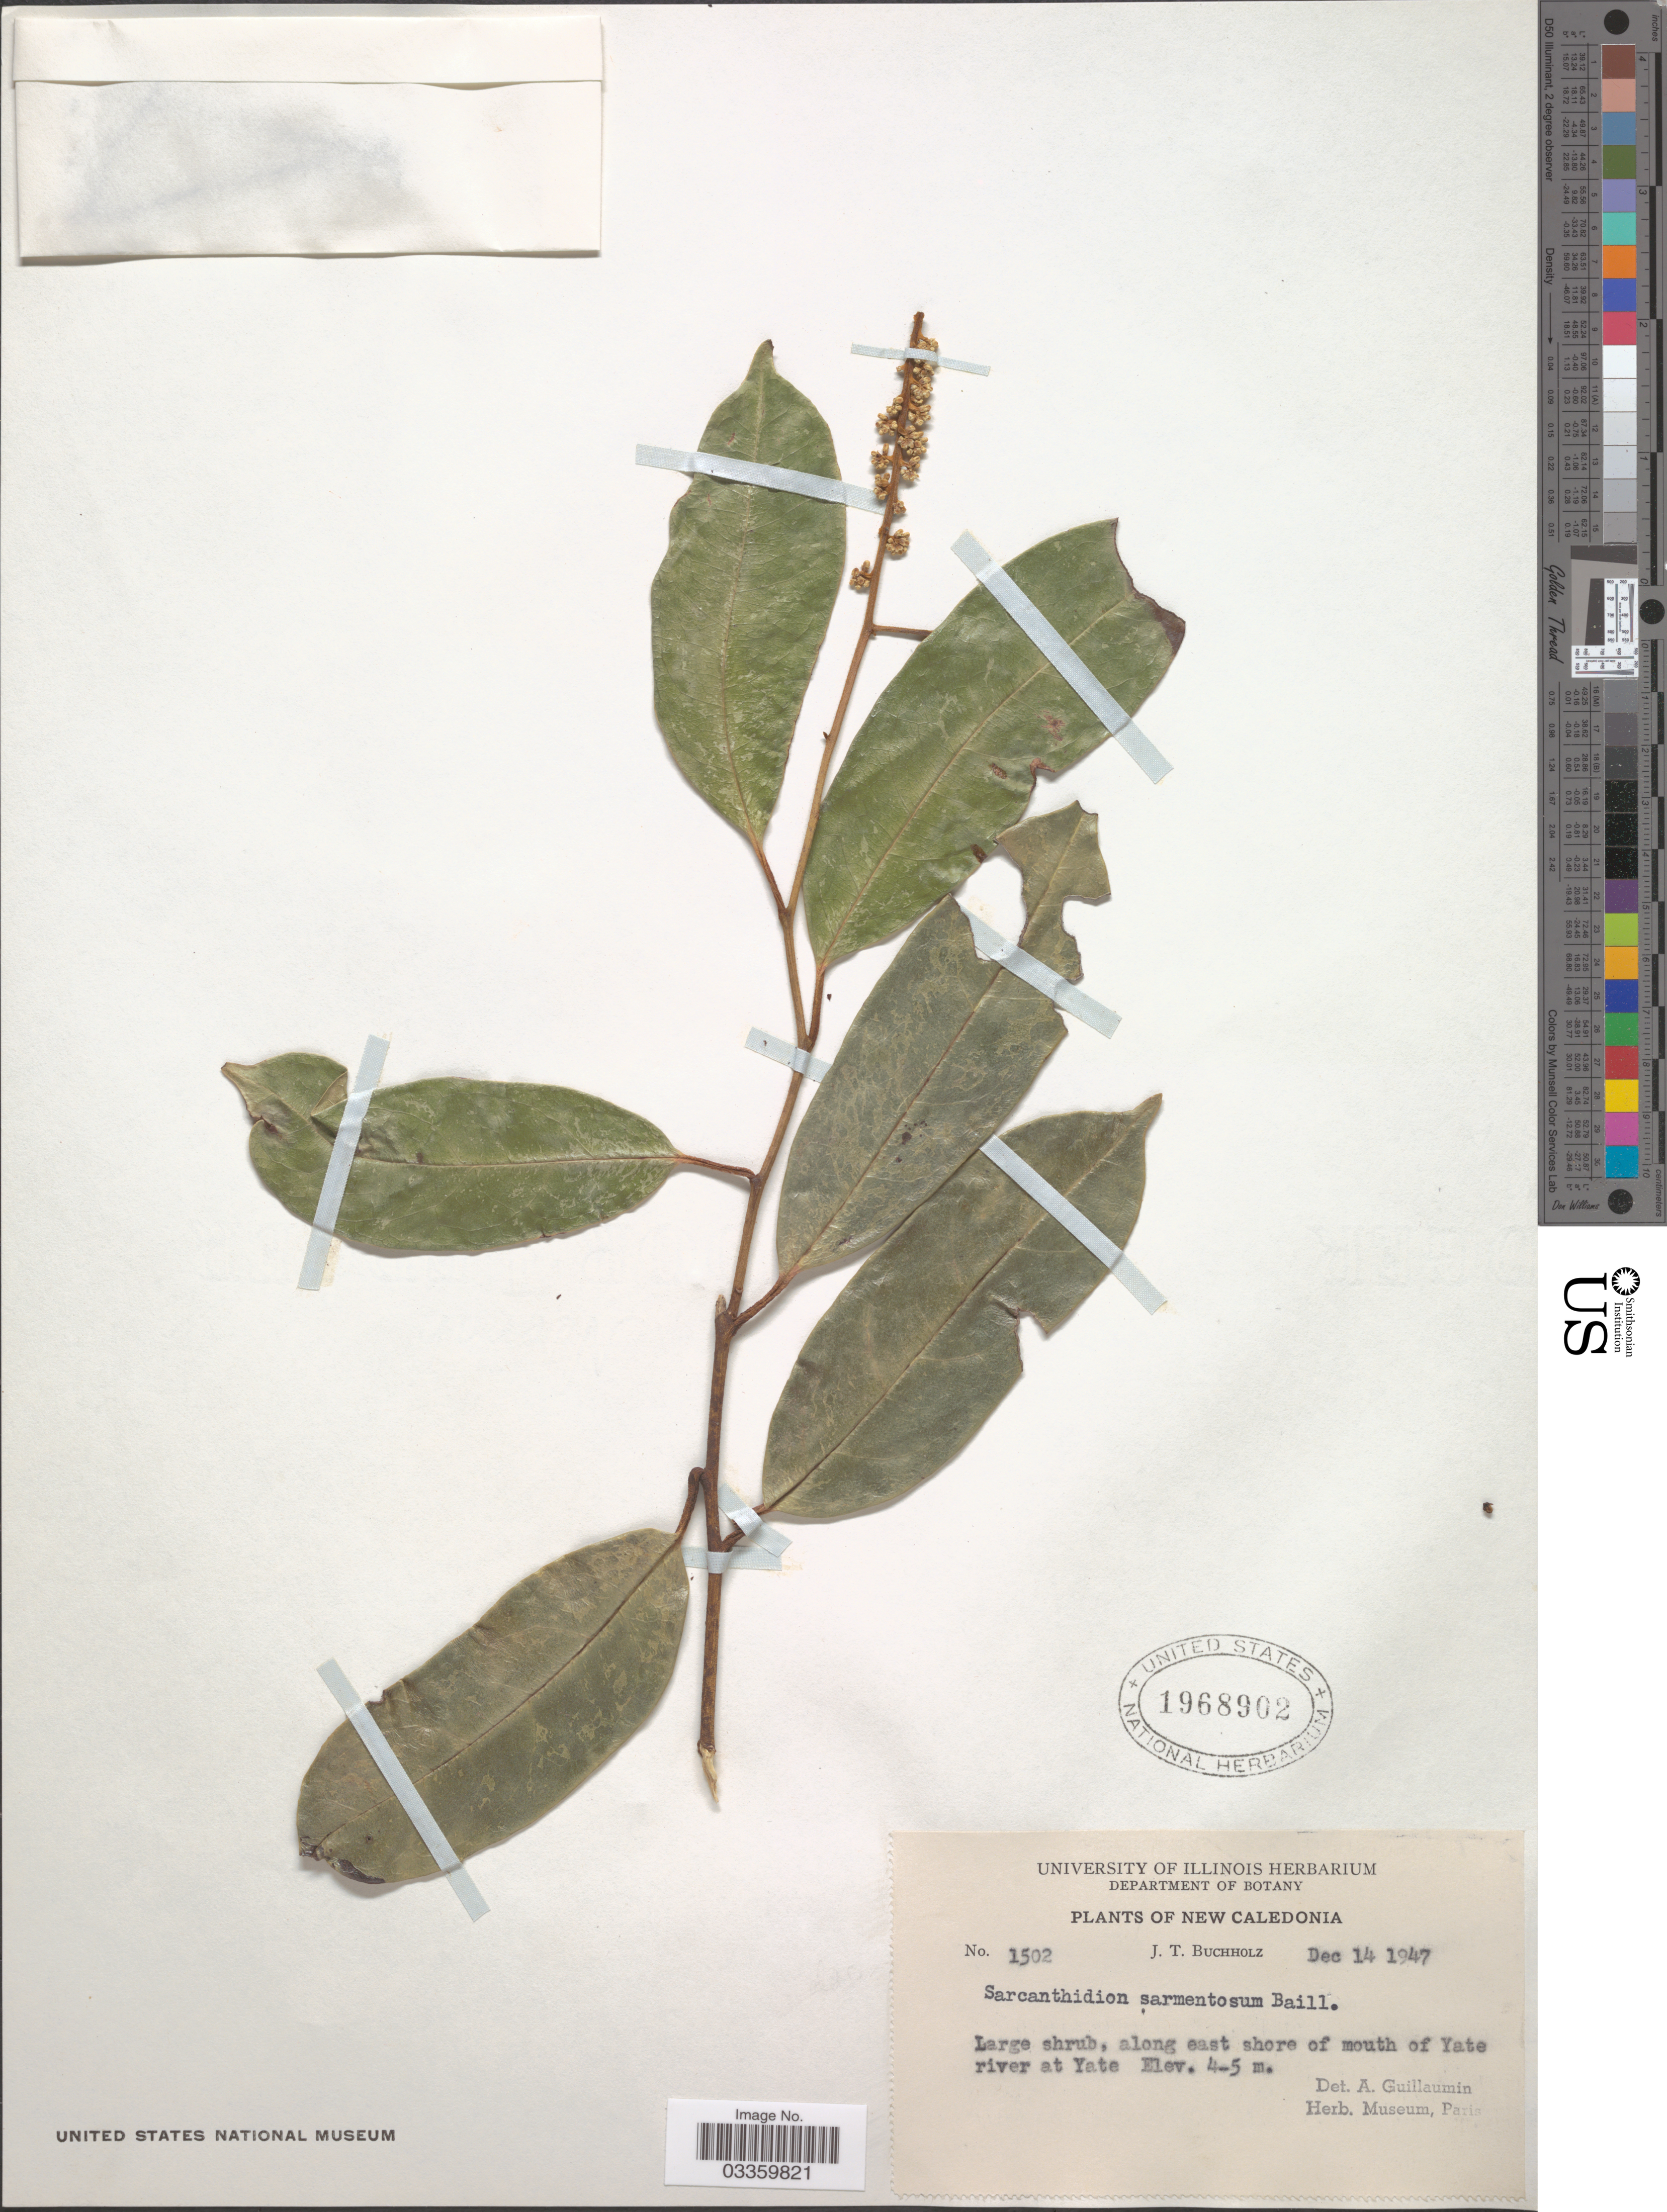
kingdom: Plantae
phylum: Tracheophyta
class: Magnoliopsida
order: Cardiopteridales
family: Cardiopteridaceae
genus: Sarcanthidion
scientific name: Sarcanthidion sarmentosum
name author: Baill.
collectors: J. T. Buchholz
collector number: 1502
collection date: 1947-12-14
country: New Caledonia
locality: Along east shore of mouth of Yate river at Yate.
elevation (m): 4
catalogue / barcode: US 1968902